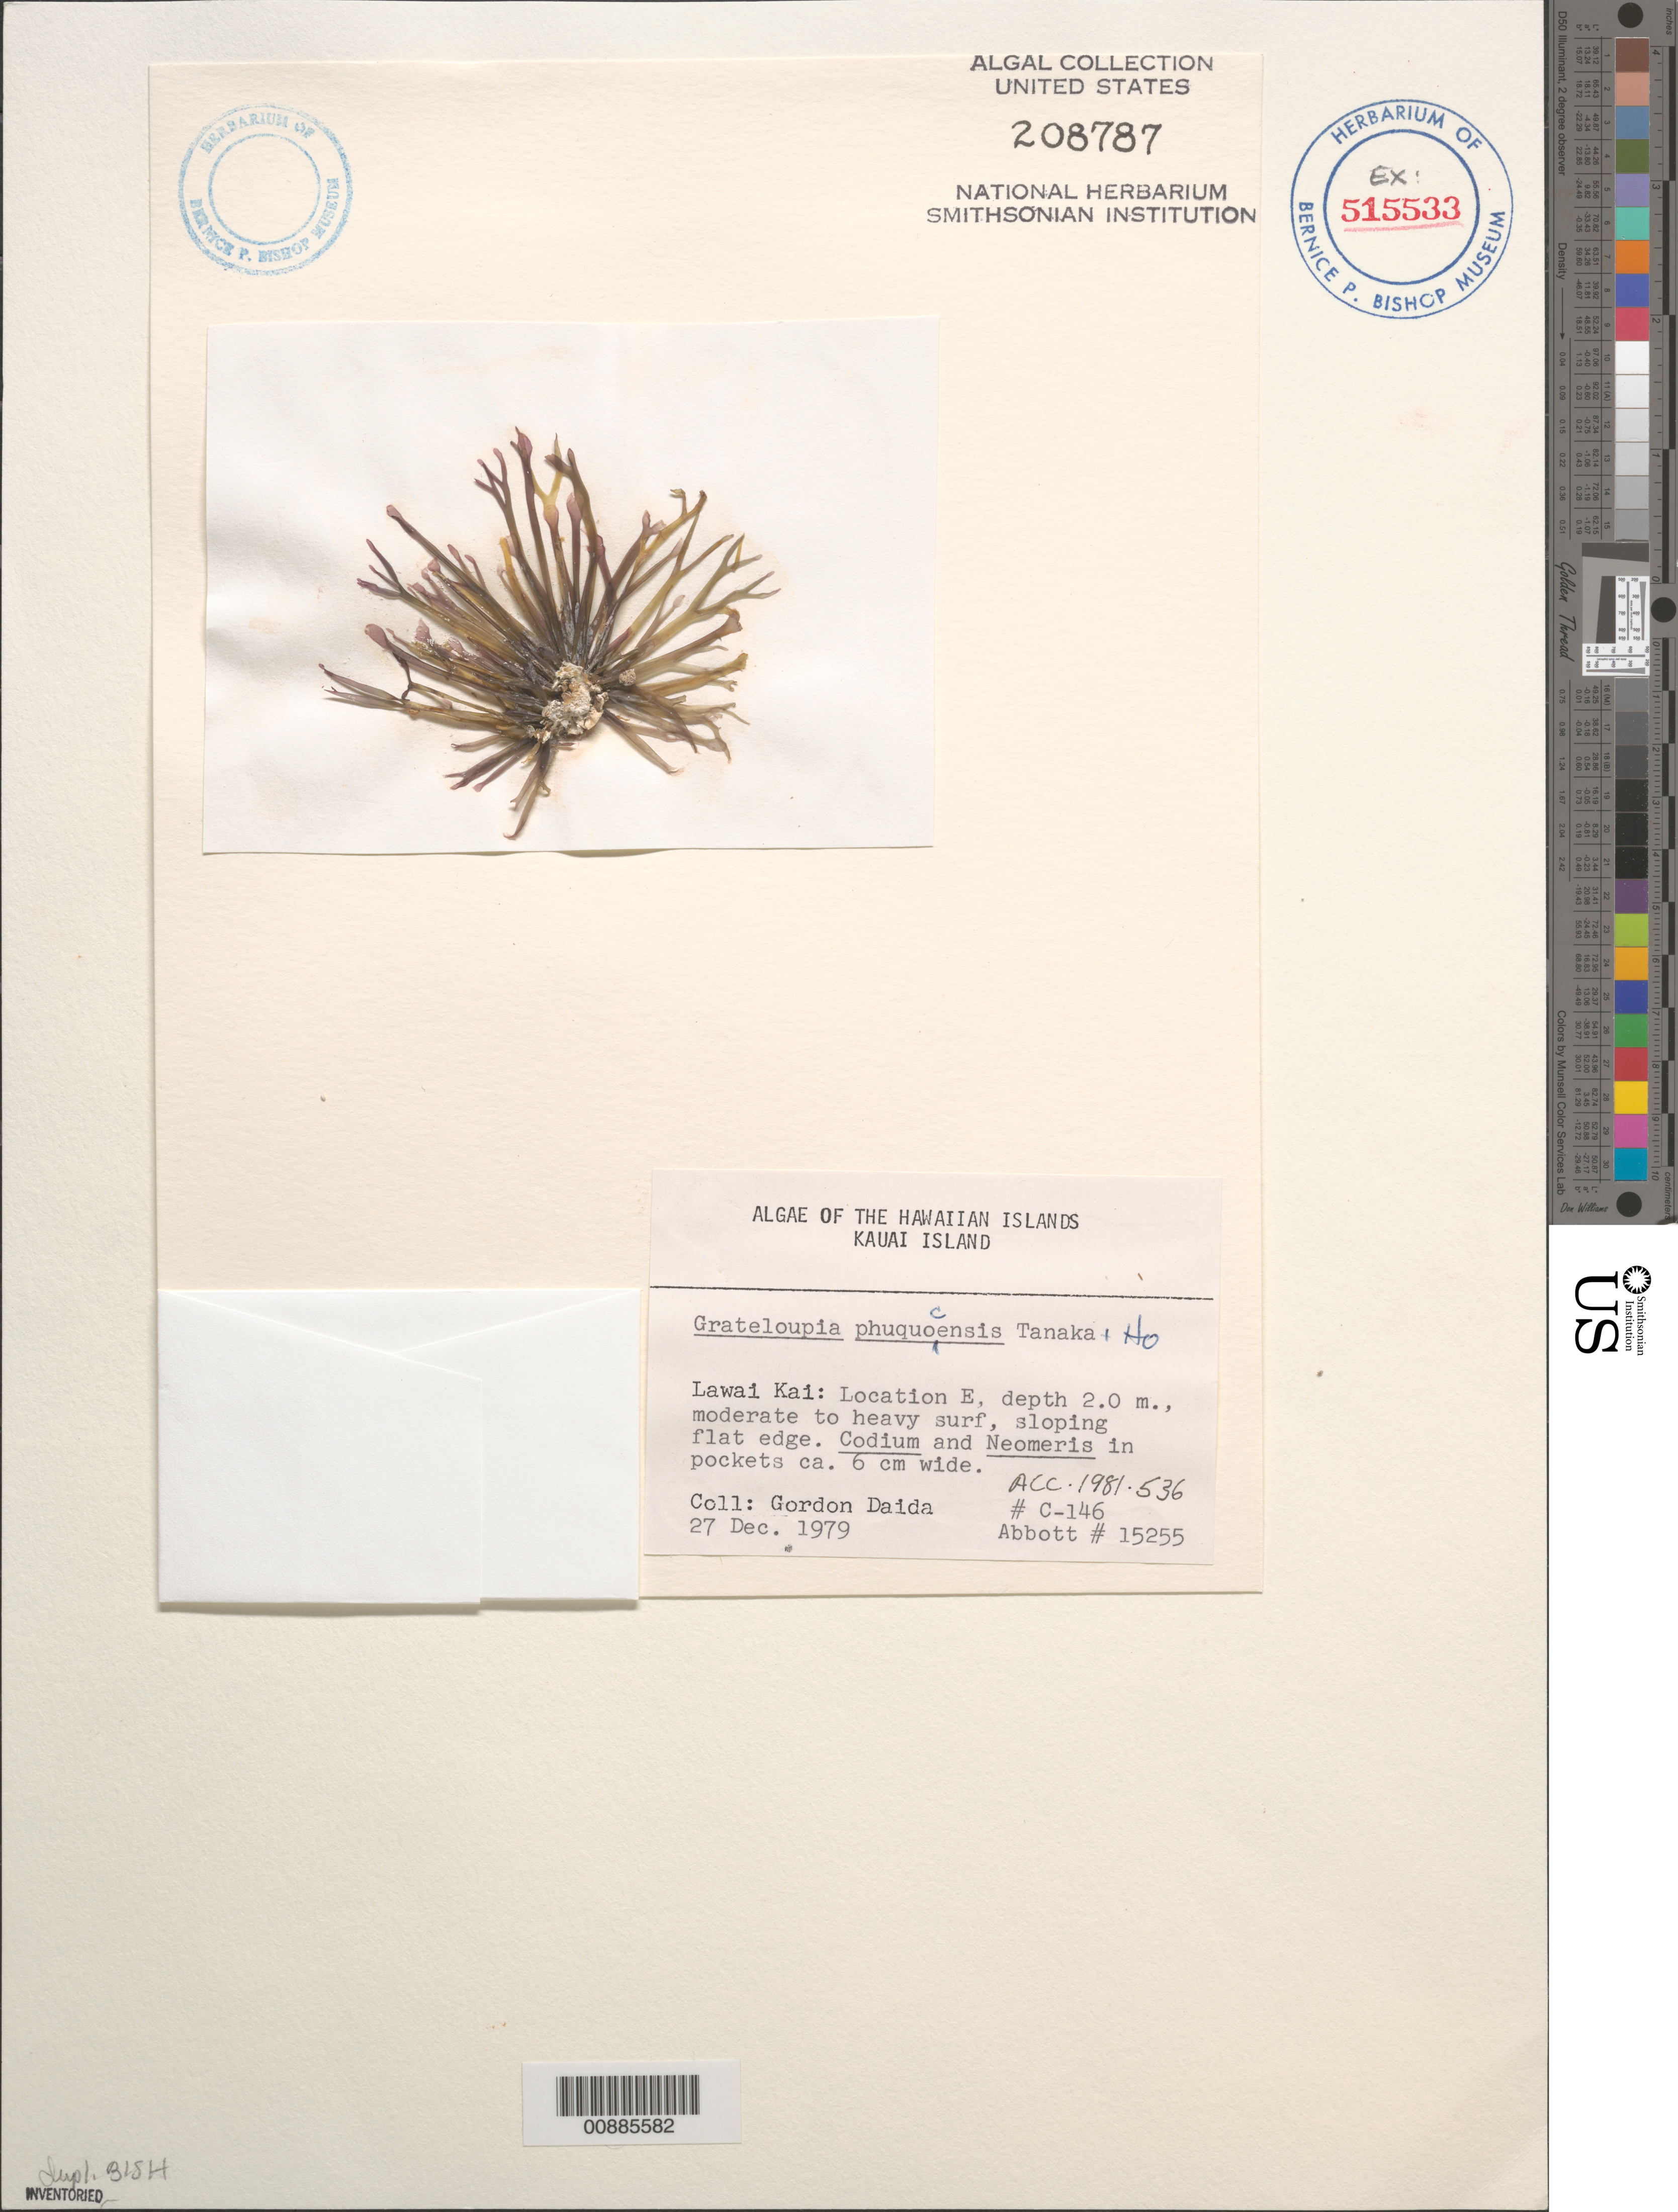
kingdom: Plantae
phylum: Rhodophyta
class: Florideophyceae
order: Halymeniales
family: Halymeniaceae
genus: Grateloupia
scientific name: Grateloupia phuquocensis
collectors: G. Daida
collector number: C146 & IAA 15255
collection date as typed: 27 Dec 1979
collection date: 1979-12-27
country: United States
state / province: Hawaii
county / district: Kauai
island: Kaua'i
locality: Lawai Kai, Location E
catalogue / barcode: US 208787